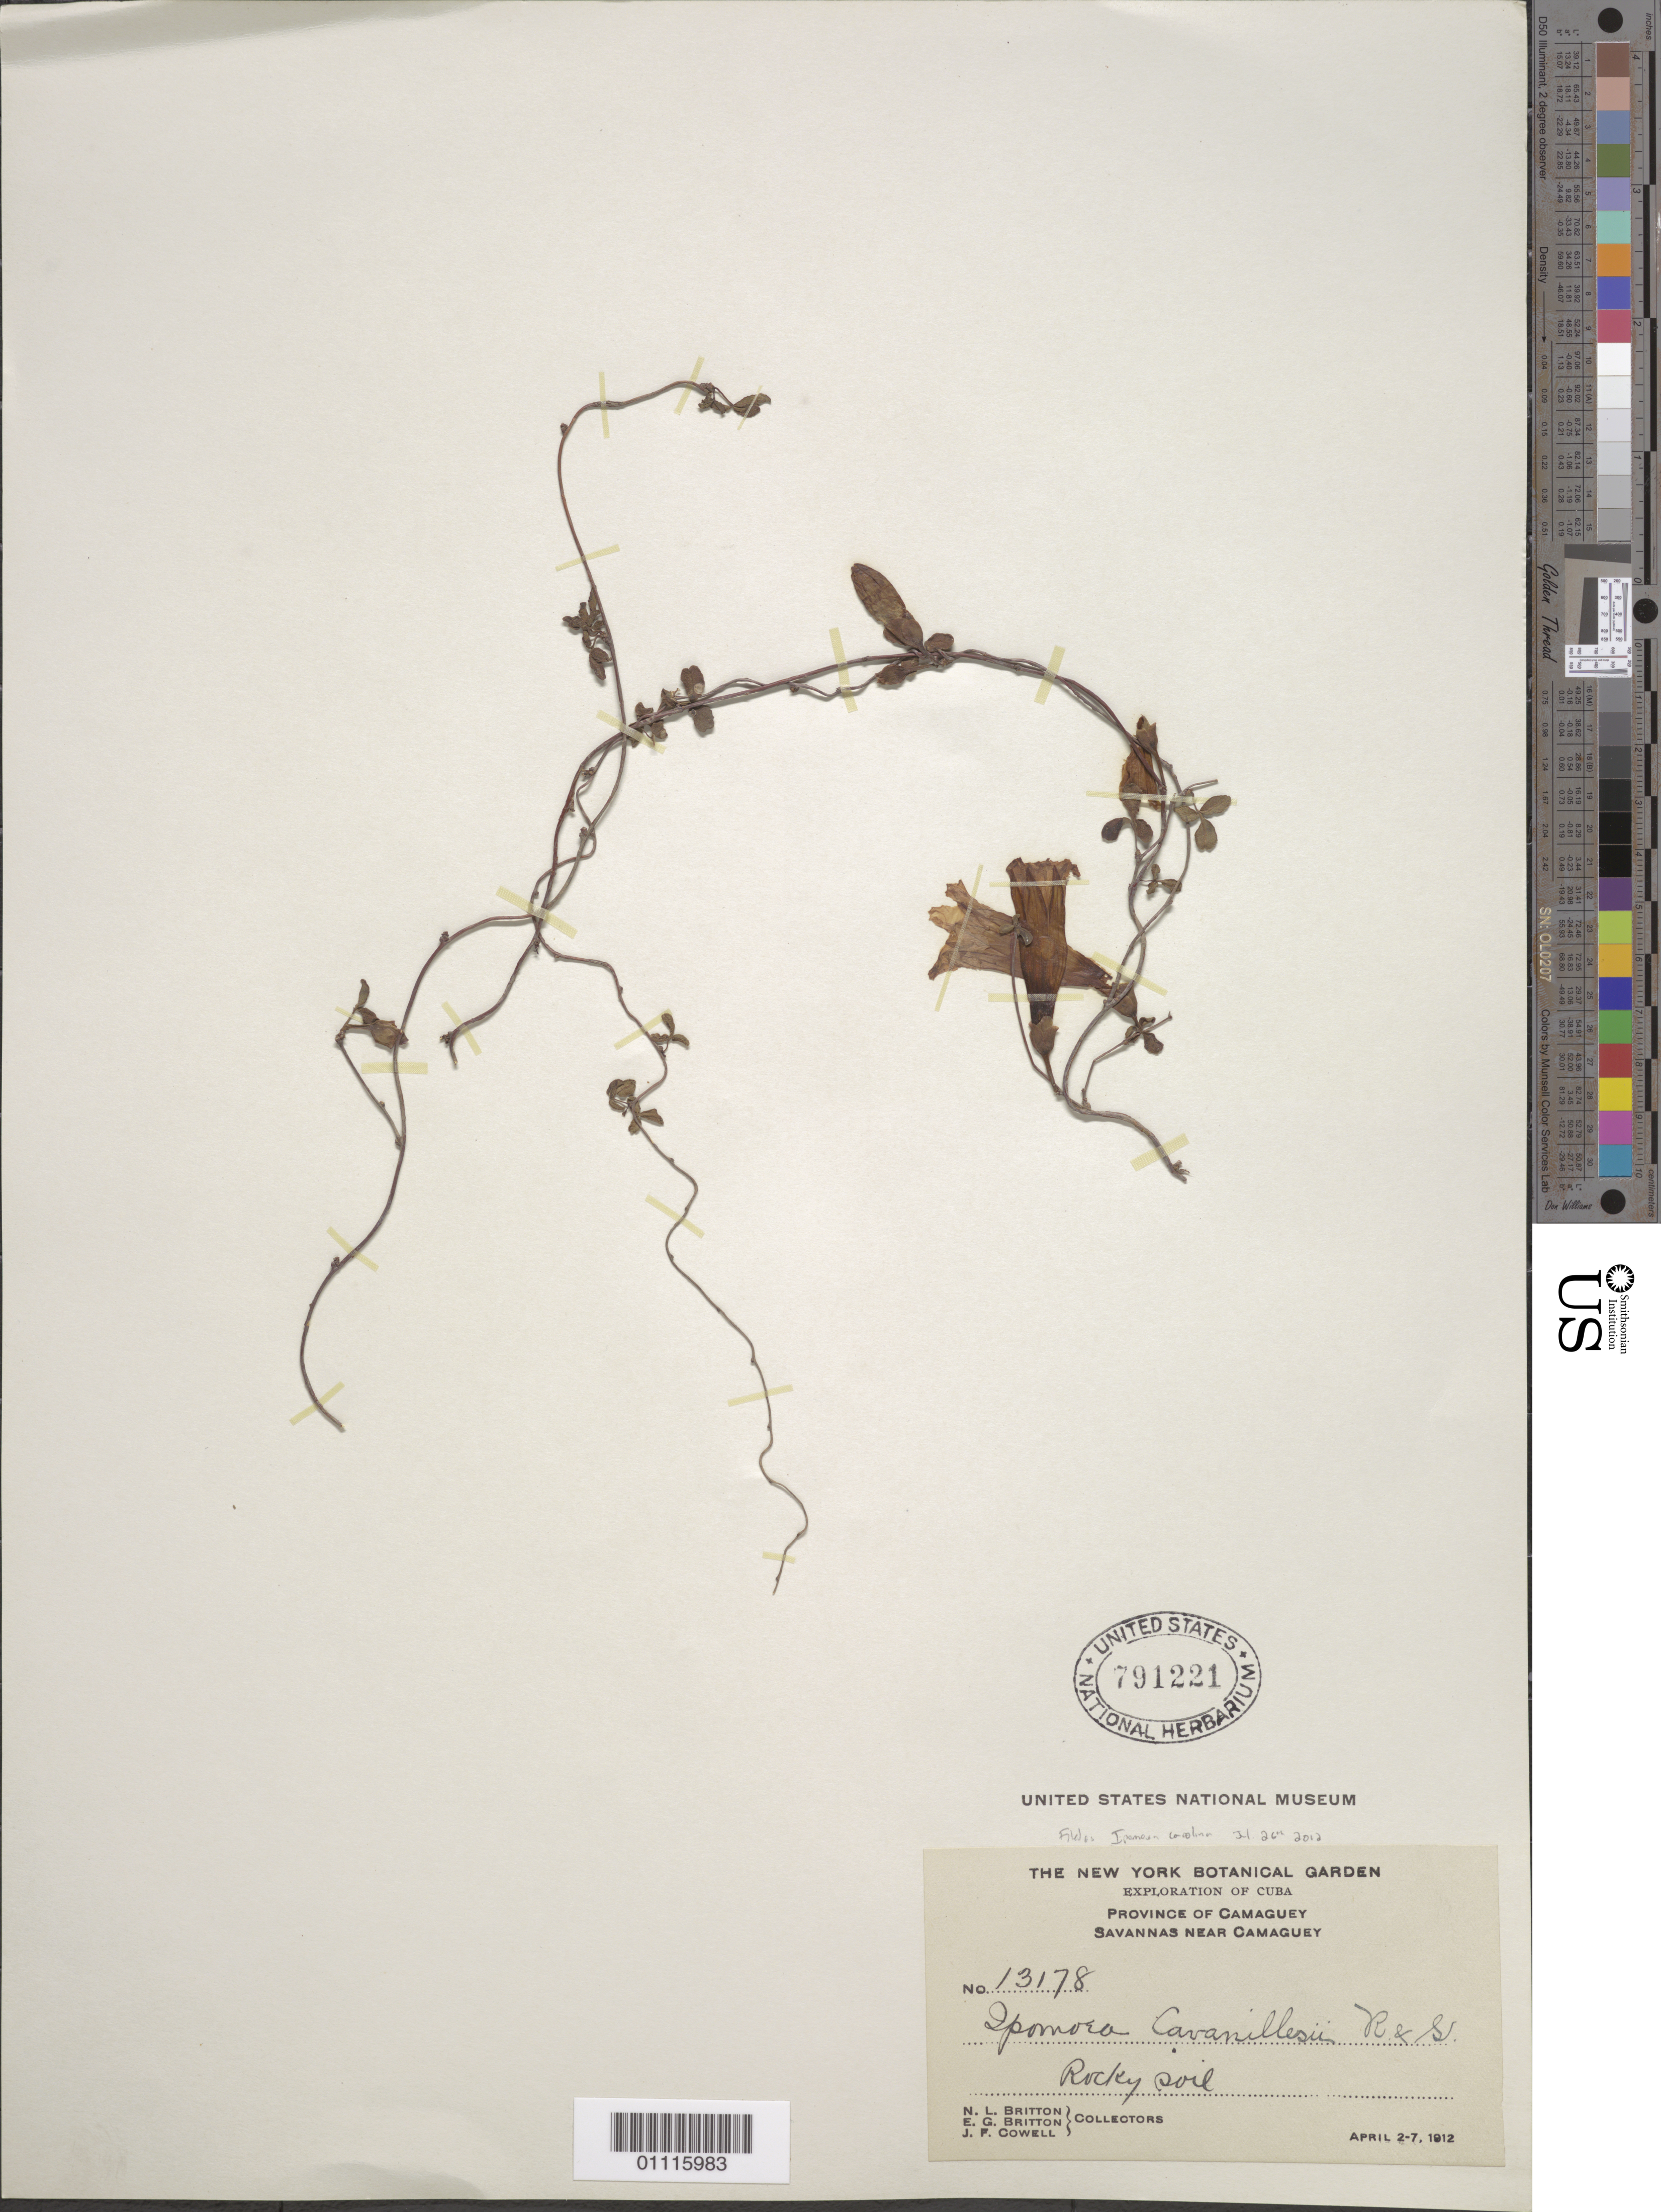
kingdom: Plantae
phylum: Tracheophyta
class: Magnoliopsida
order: Solanales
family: Convolvulaceae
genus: Ipomoea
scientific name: Ipomoea carolina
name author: L.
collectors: N. Britton, E. G. Britton & J. F. Cowell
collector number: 13178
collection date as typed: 02 Apr 1912 to 07 Apr 1912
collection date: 1912-04-02/1912-04-07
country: Cuba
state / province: Camagüey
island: Cuba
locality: savannas near Camagueyl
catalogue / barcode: US 791221